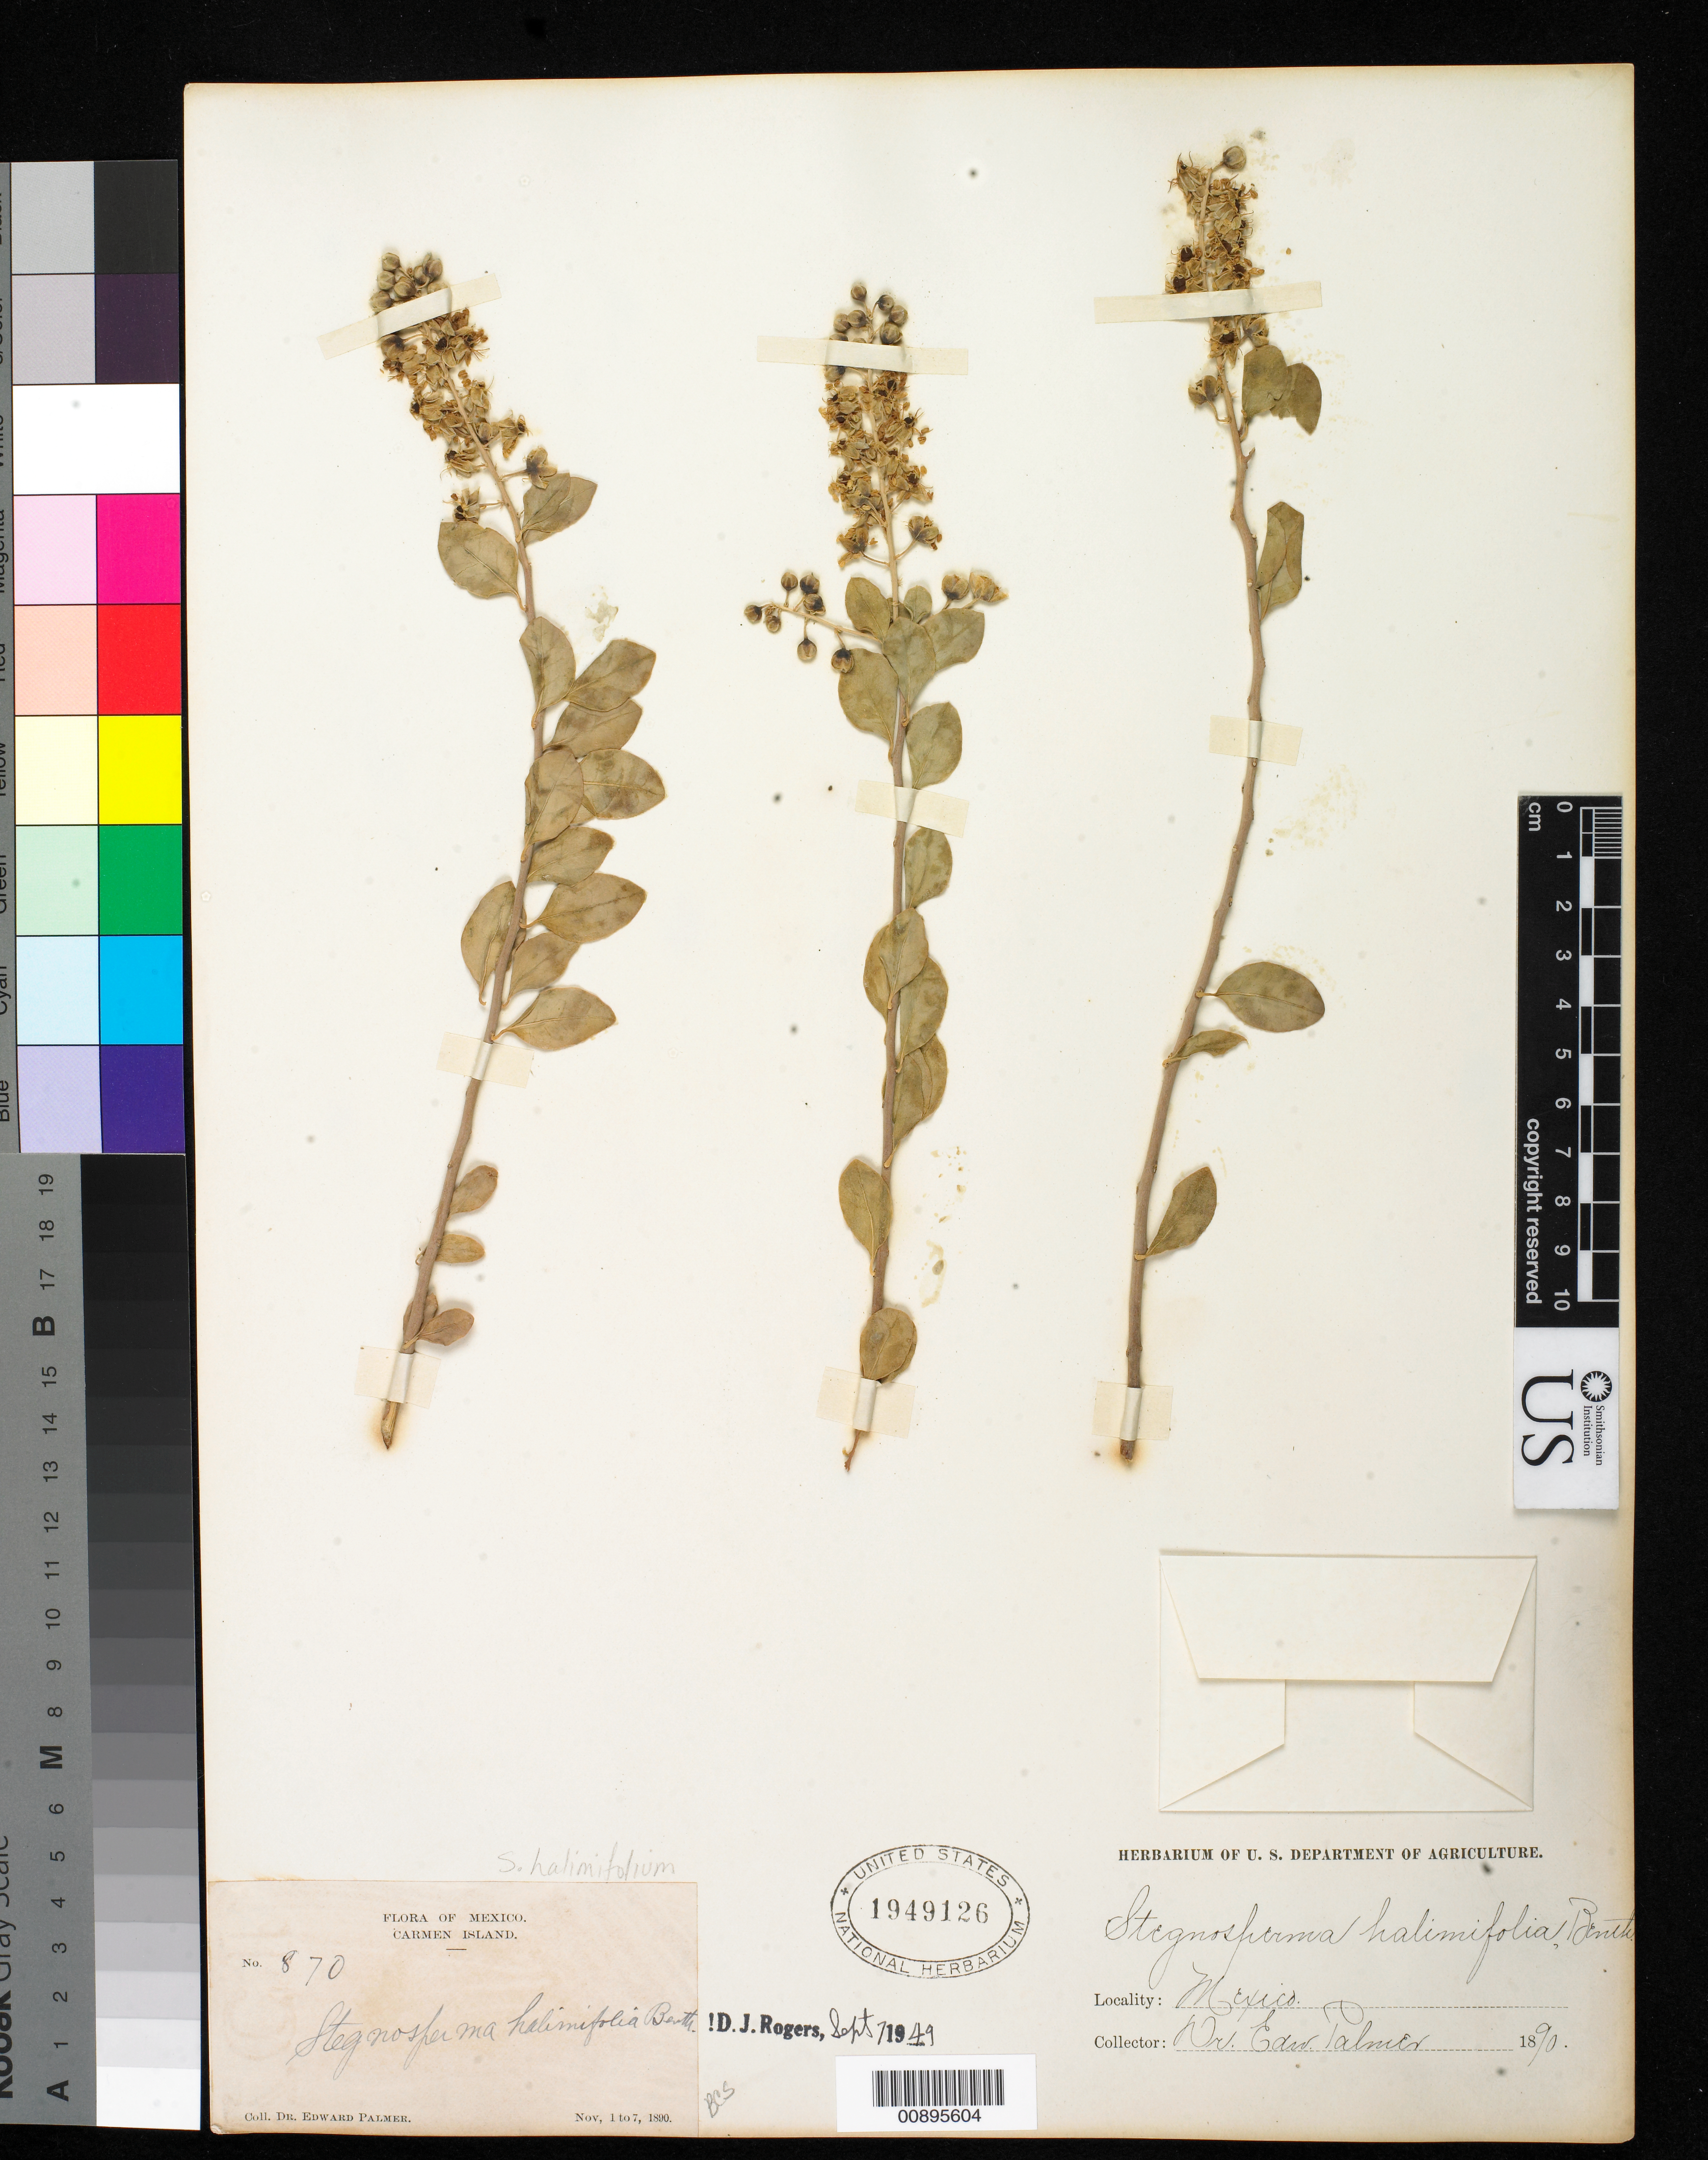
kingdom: Plantae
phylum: Tracheophyta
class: Magnoliopsida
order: Caryophyllales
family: Stegnospermataceae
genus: Stegnosperma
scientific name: Stegnosperma halimifolium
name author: Benth.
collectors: E. Palmer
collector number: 870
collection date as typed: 01 Nov 1890 to 07 Nov 1890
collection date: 1890-11-01/1890-11-07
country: Mexico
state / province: Baja California Sur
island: Carmen I.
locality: Carmen Island, Baja California Sur.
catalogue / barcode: US 1949126